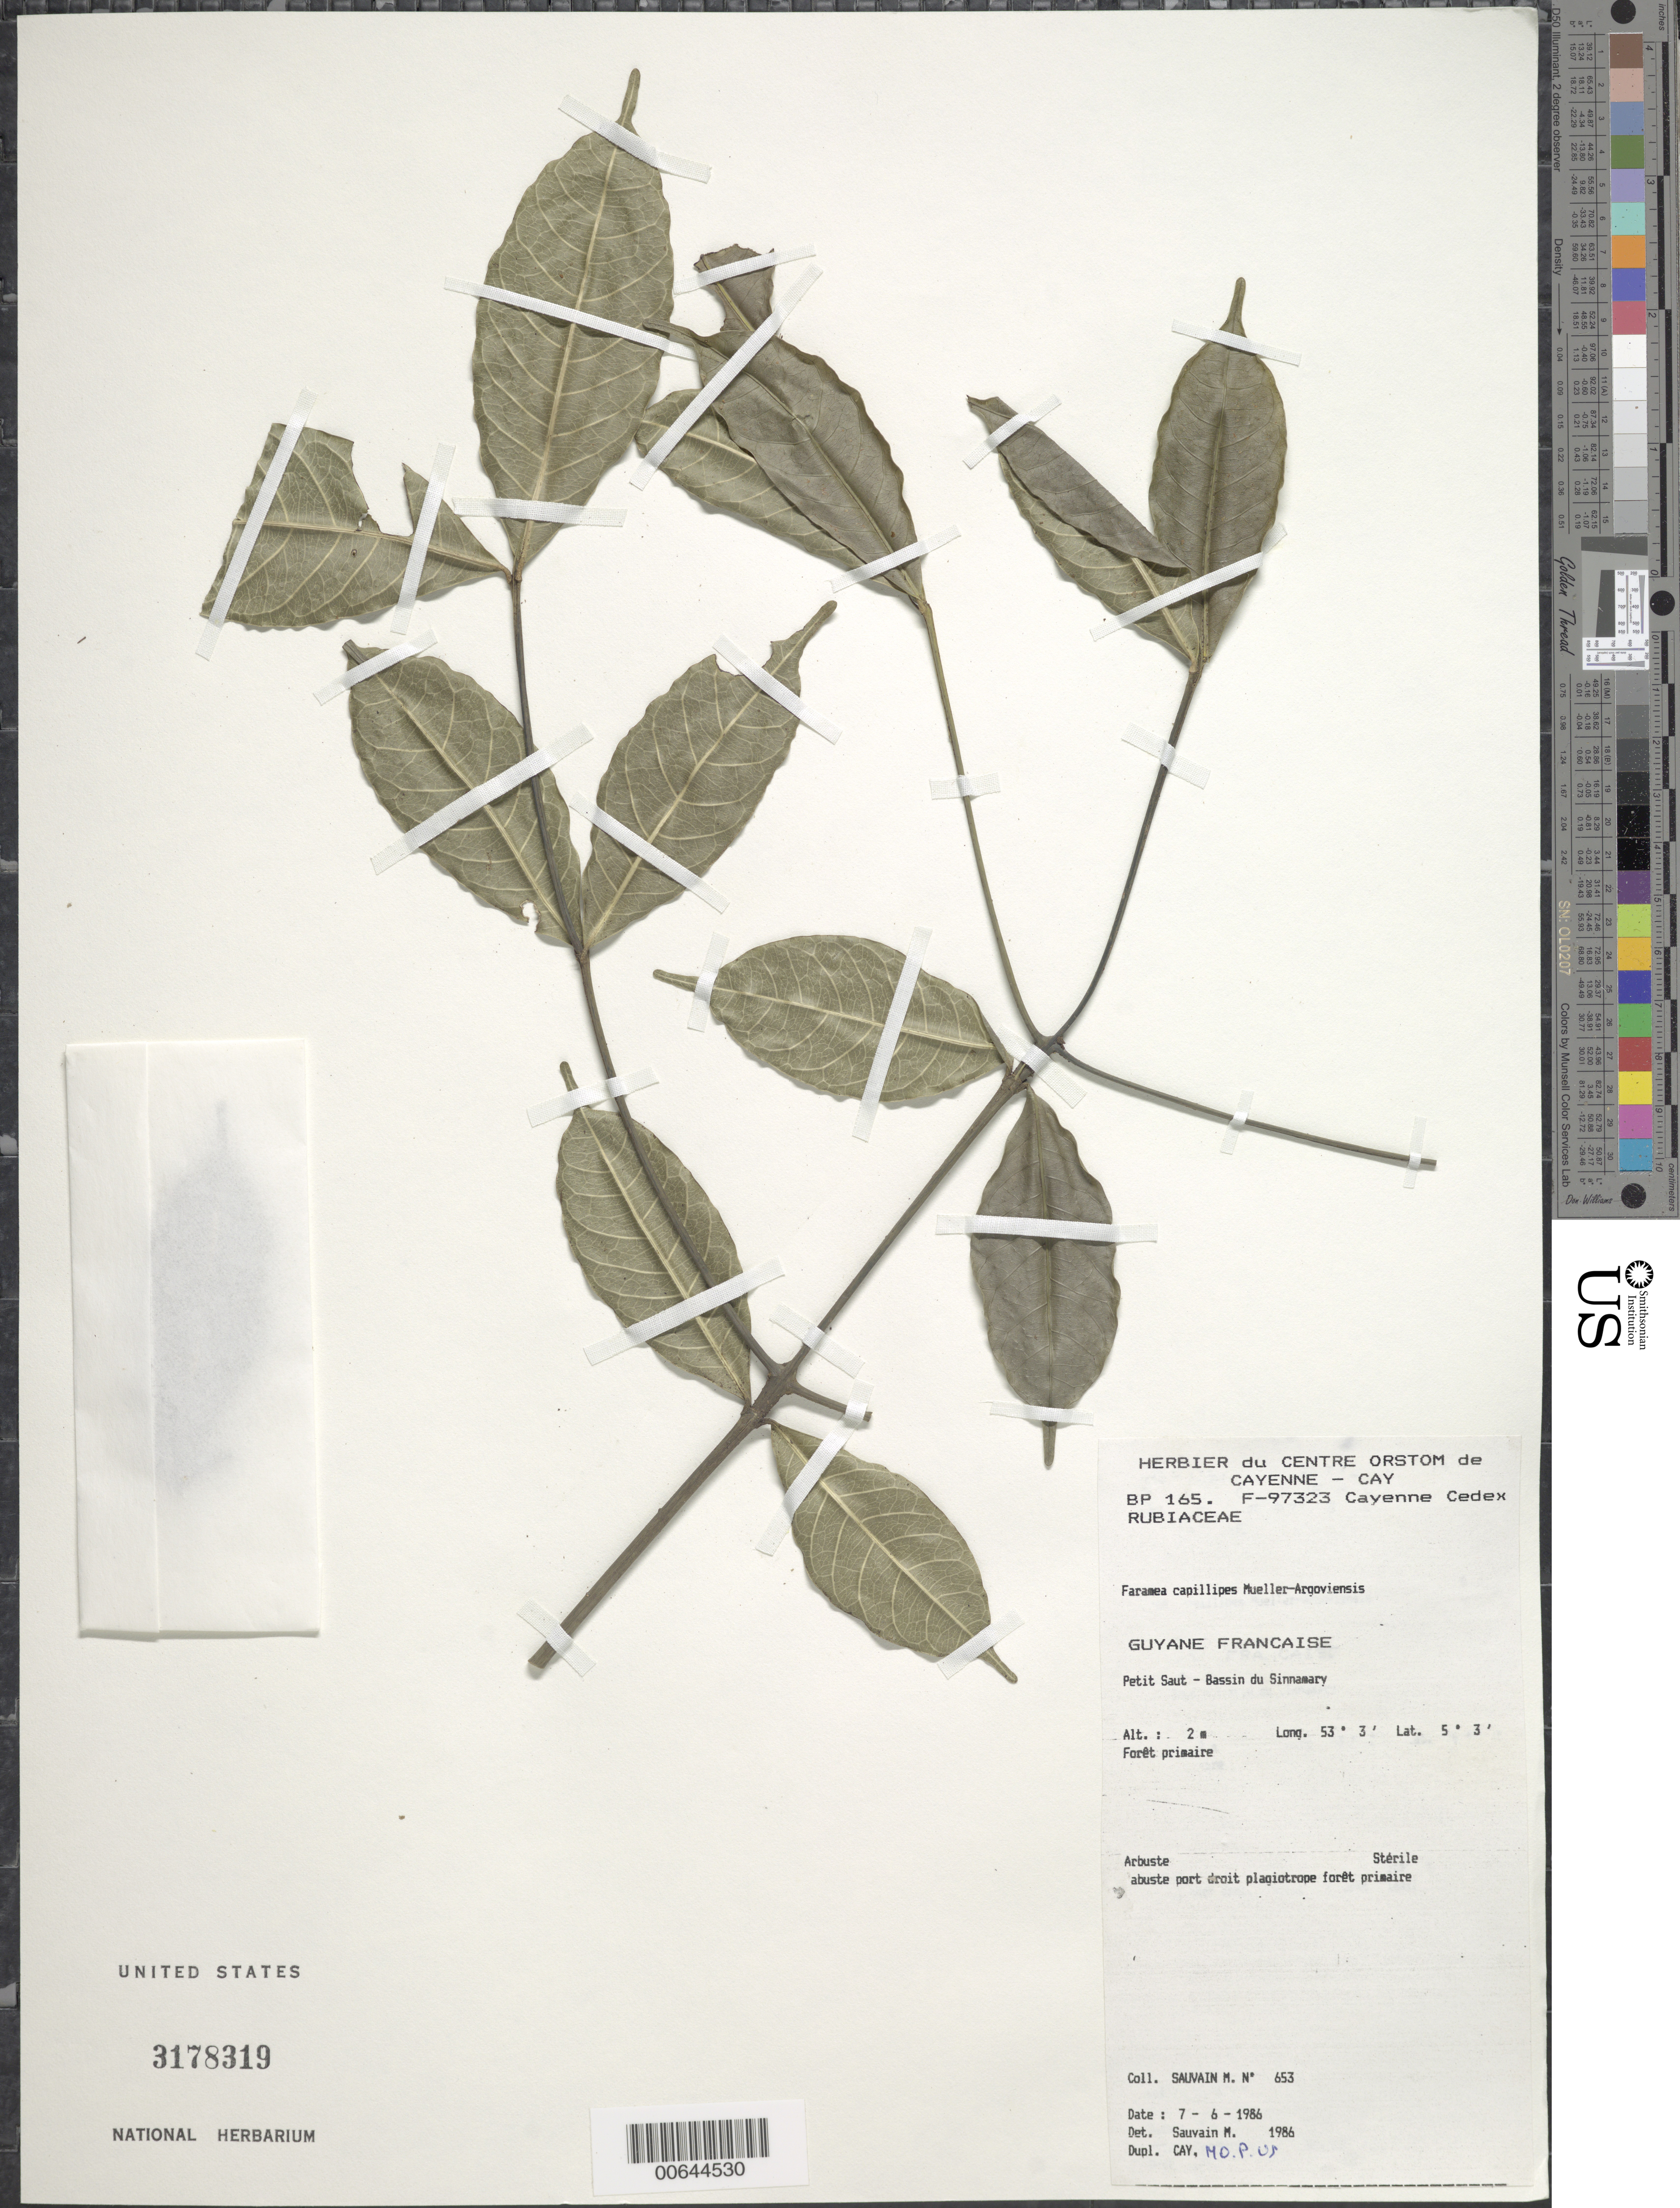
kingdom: Plantae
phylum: Tracheophyta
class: Magnoliopsida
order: Gentianales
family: Rubiaceae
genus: Faramea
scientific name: Faramea capillipes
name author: Müll. Arg.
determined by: Sauvain, M.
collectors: M. Sauvain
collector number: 653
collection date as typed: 7-Jun-86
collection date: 1986-06-07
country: French Guiana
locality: Petit Saut, Fleuve Sinnamary, Bassin du Sinnamary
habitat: Foret primaire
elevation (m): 2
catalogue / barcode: US 3178319